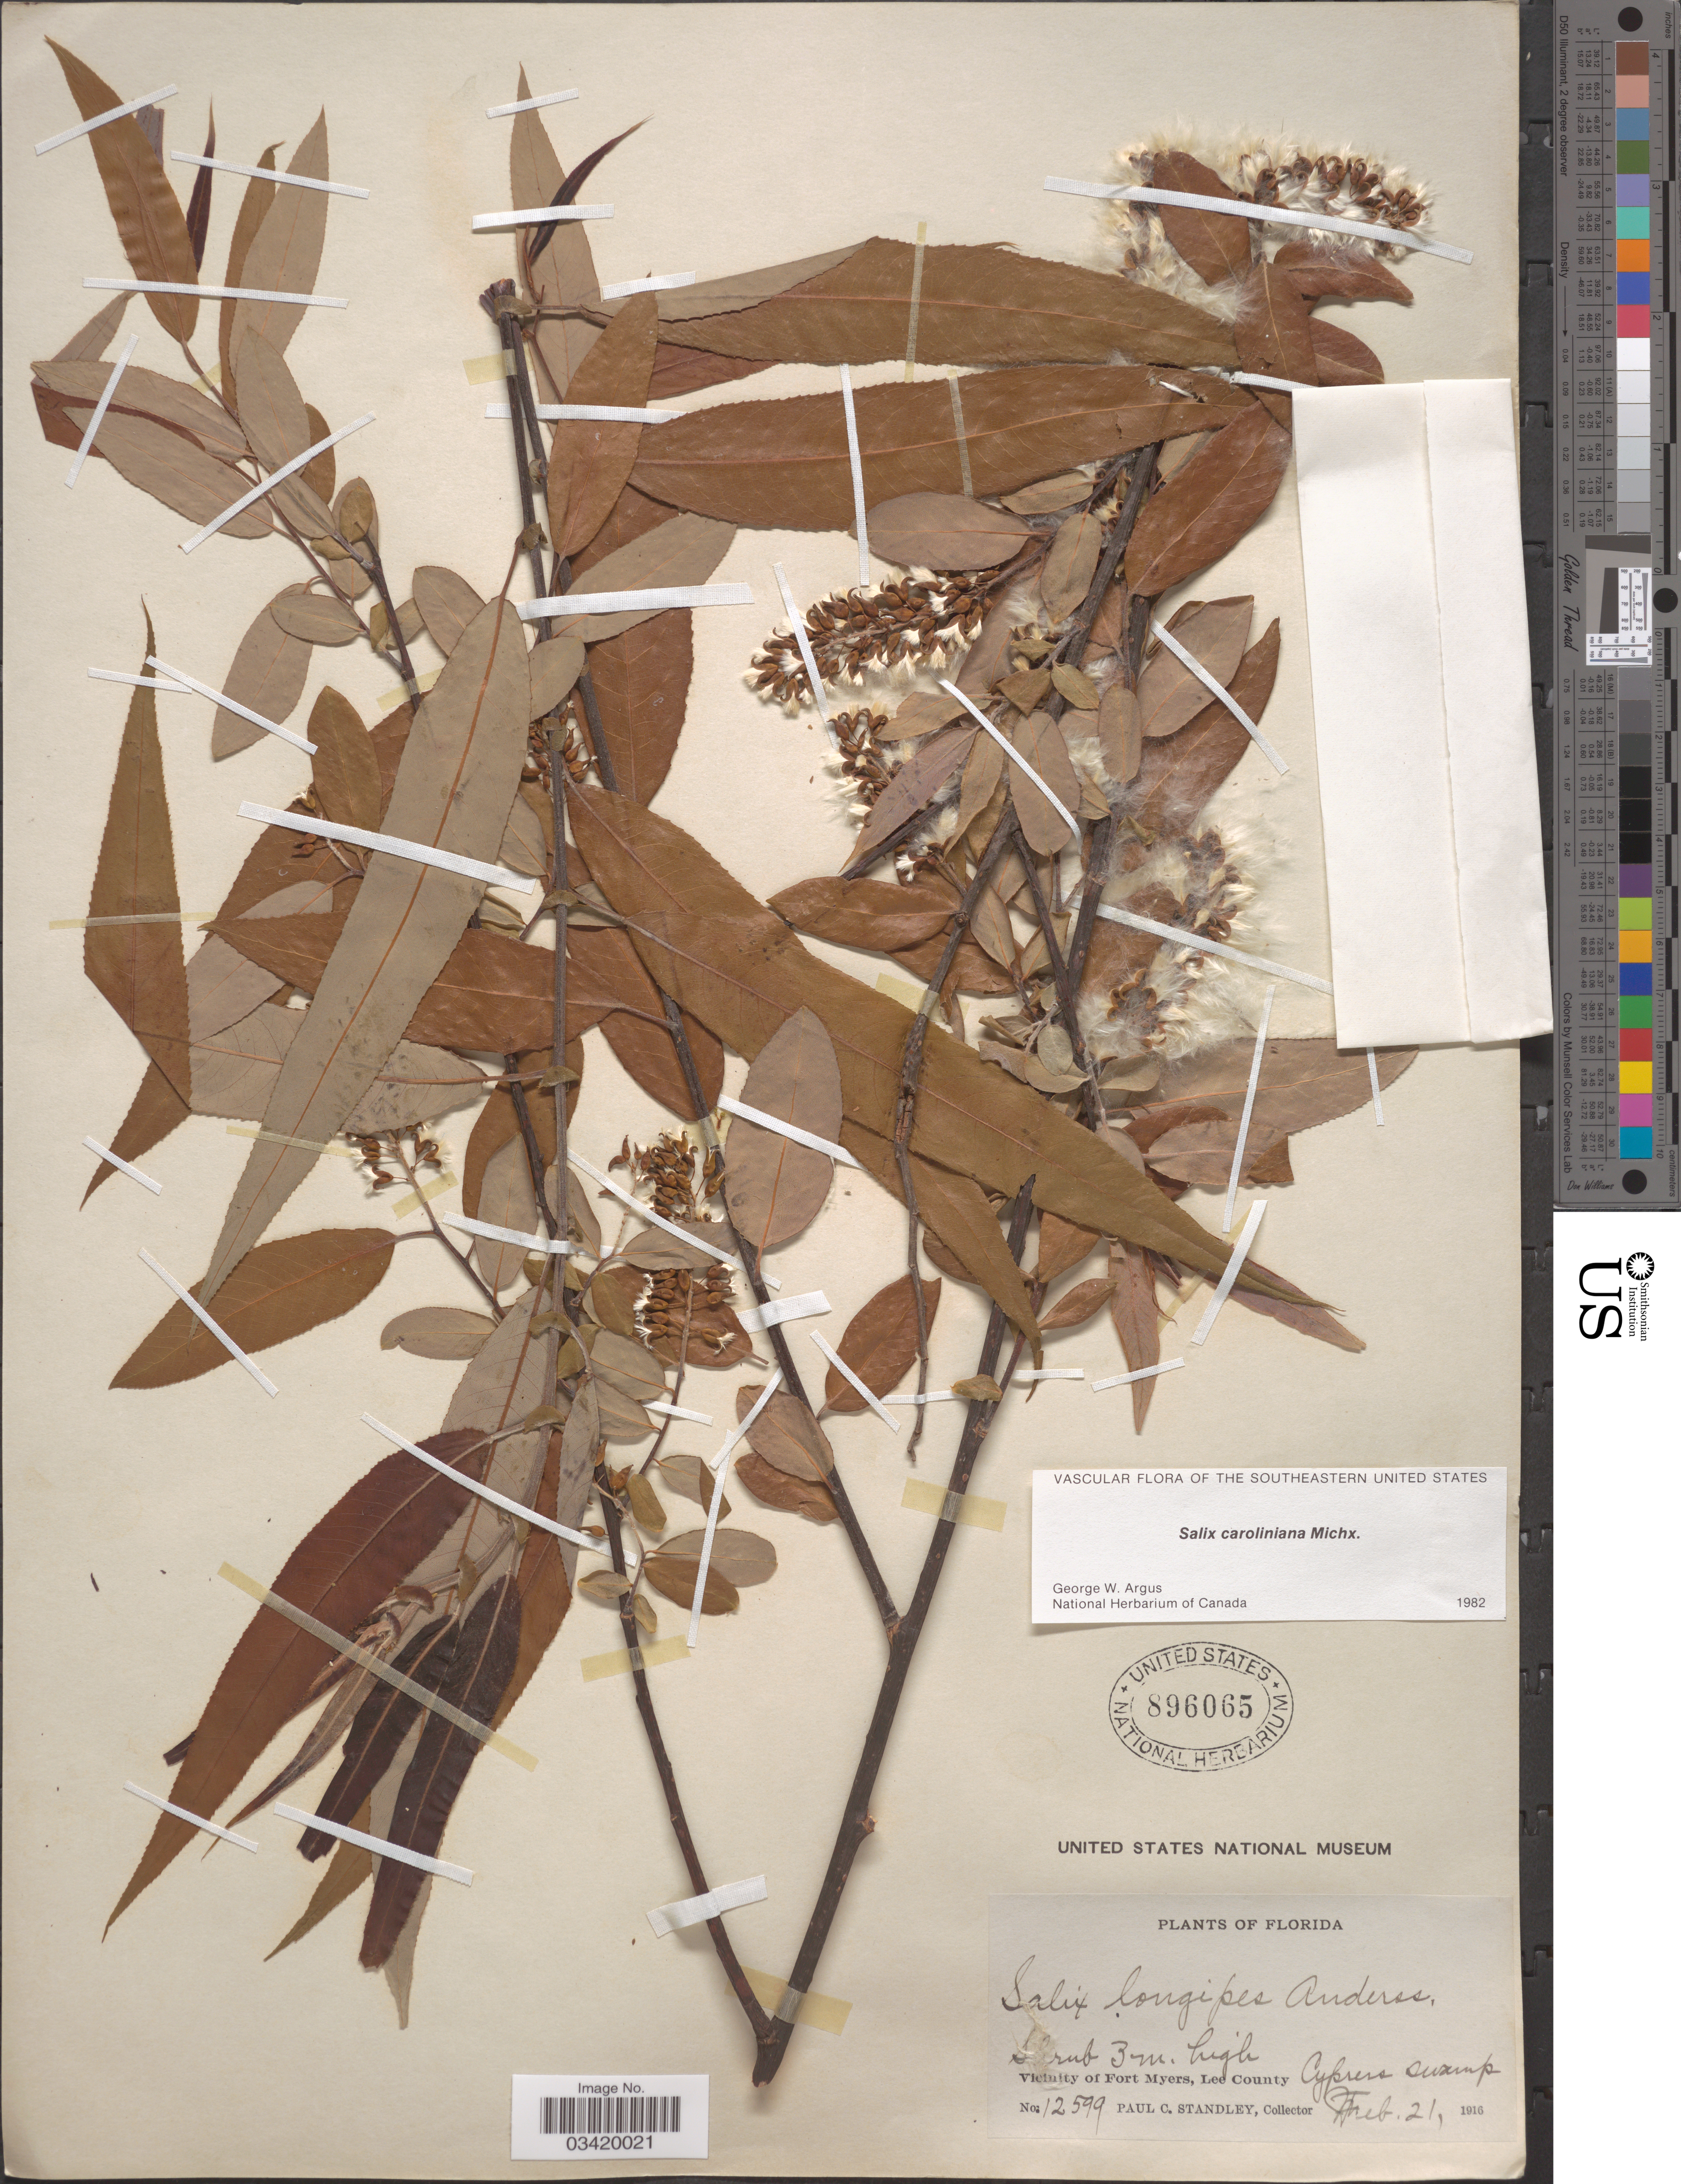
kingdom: Plantae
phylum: Tracheophyta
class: Magnoliopsida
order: Malpighiales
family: Salicaceae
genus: Salix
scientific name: Salix caroliniana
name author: Michx.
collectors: P. C. Standley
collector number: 12599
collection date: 1916-02-21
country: United States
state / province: Florida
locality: Vicinity of Fort Myers, Lee County. Cypress swamp.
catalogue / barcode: US 896065